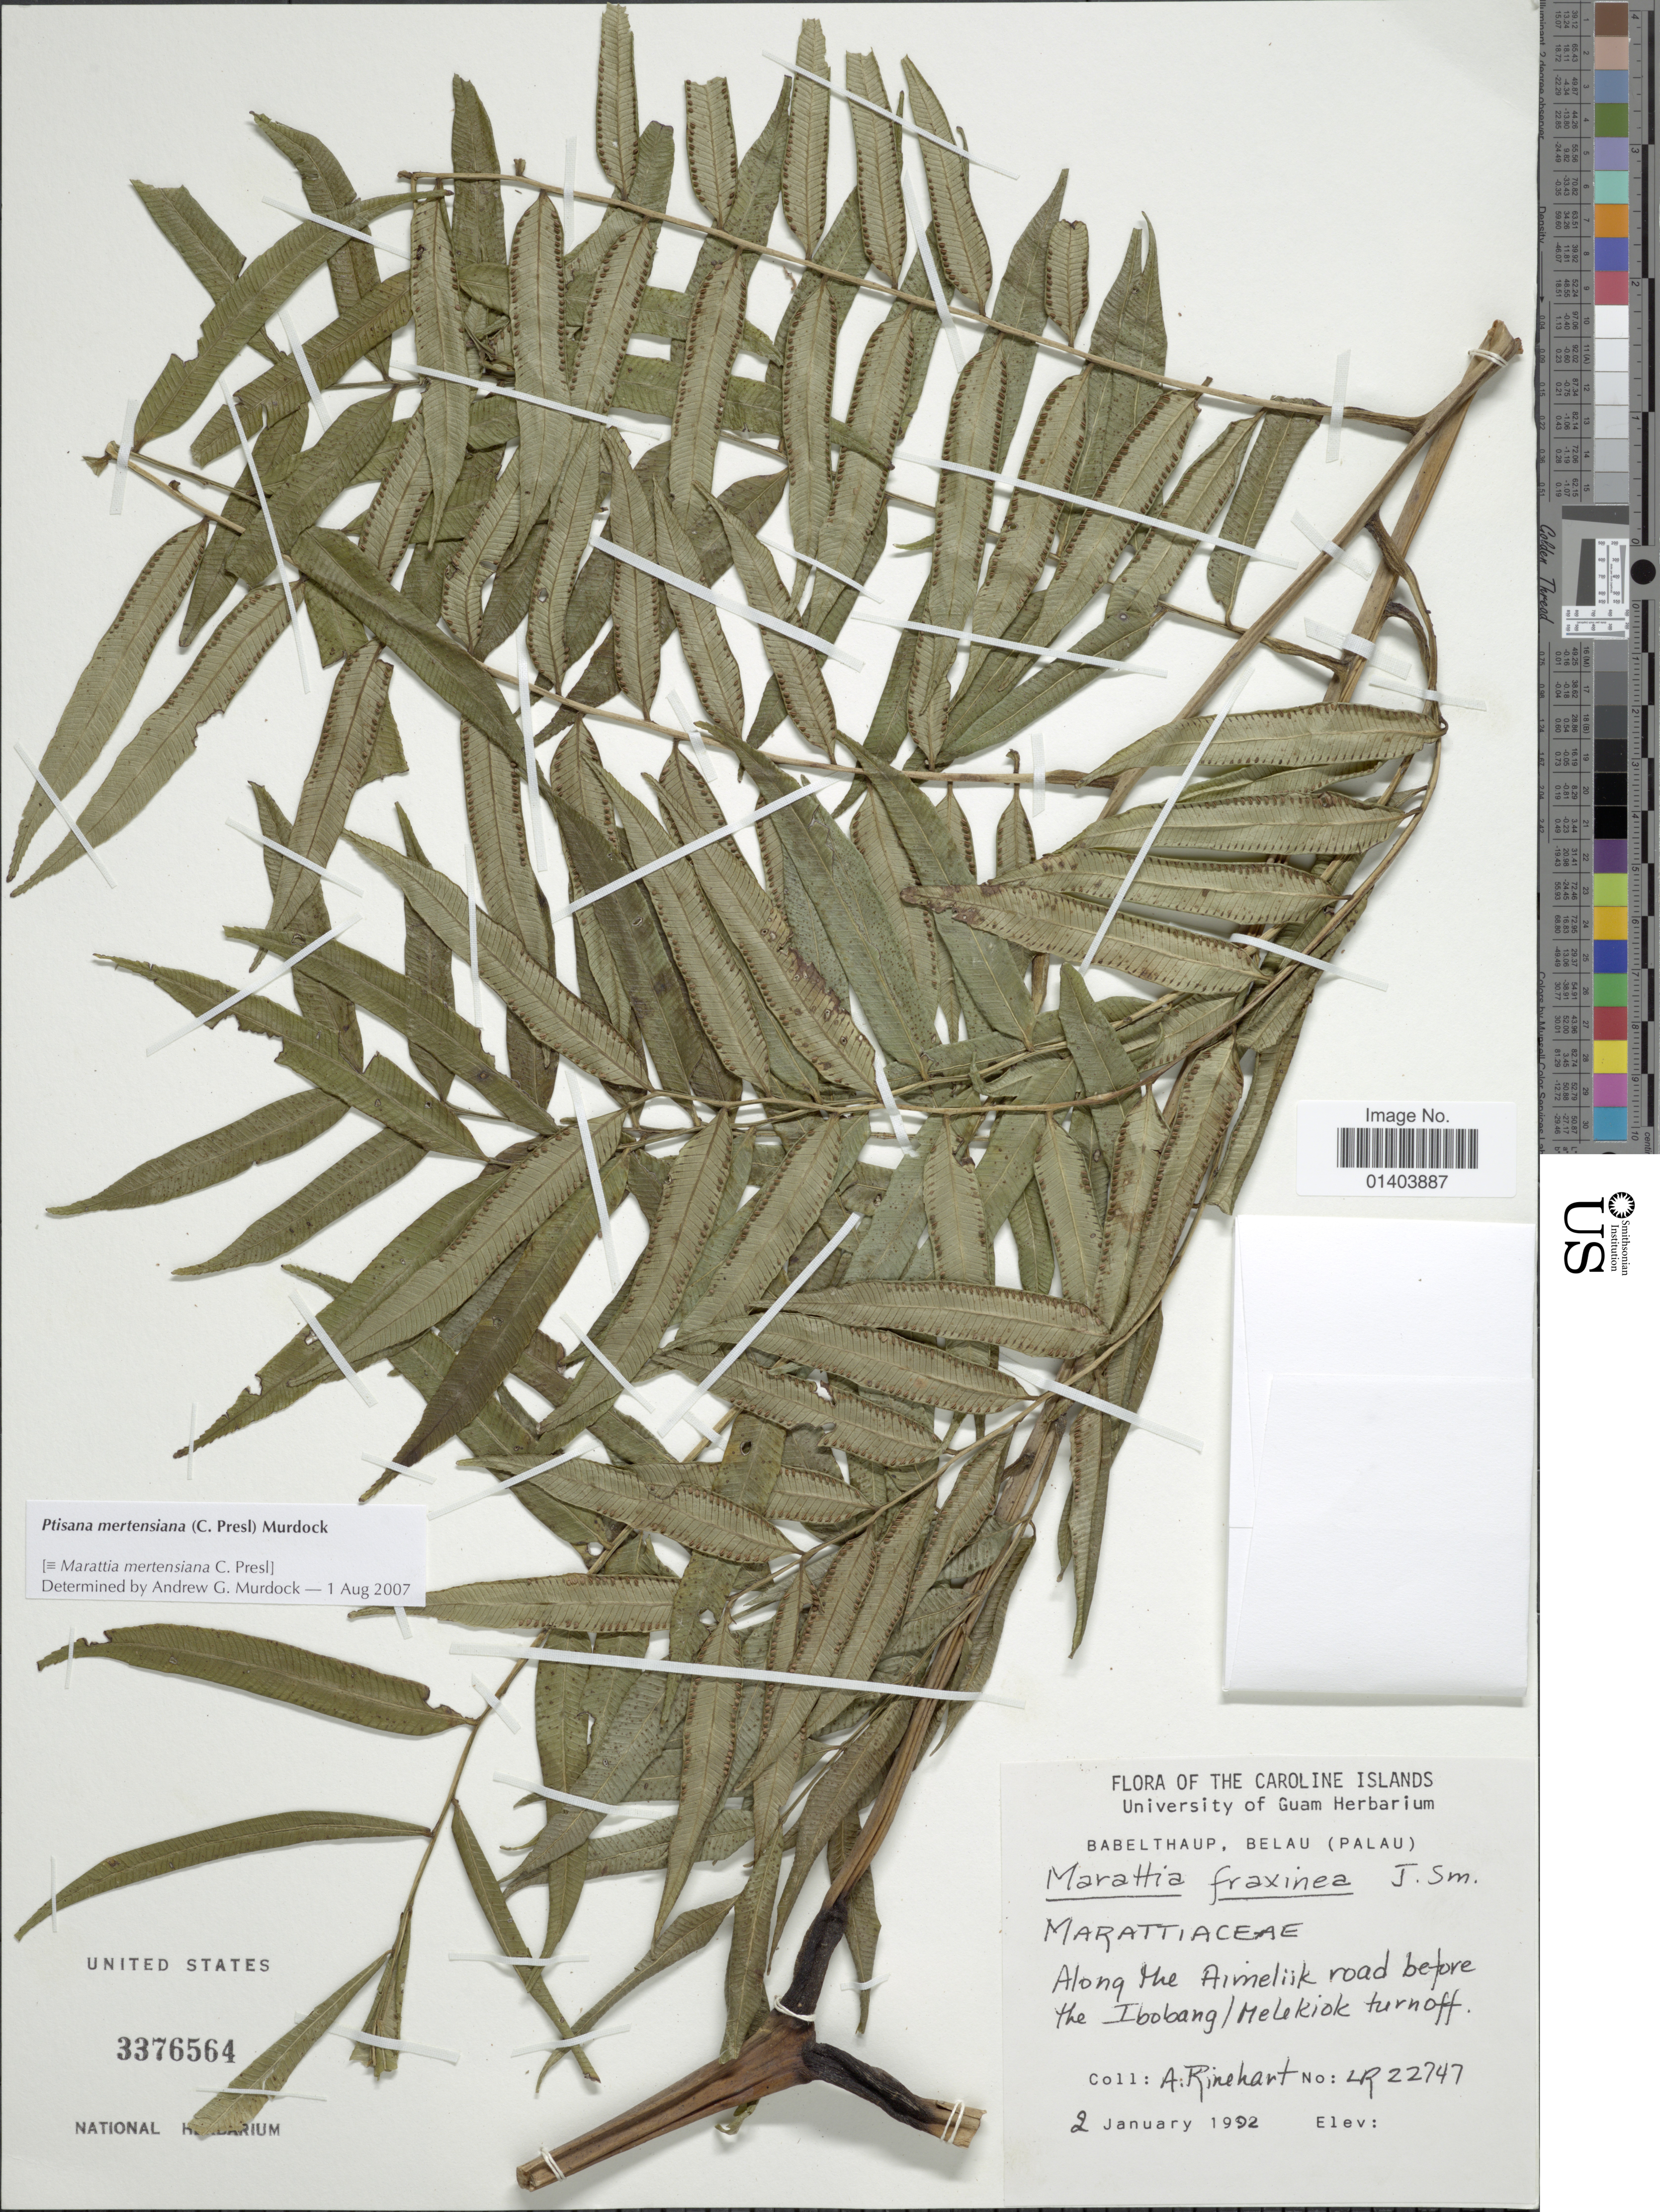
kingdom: Plantae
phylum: Tracheophyta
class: Polypodiopsida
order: Marattiales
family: Marattiaceae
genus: Ptisana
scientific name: Ptisana mertensiana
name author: (C. Presl) Murdock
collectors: A. Rinehart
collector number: LR 22747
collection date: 1992-01-02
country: Palau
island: Babeldaob [Babelthuap]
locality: Babelthaup, Belau (Palau), Along the Aimeliik road before the Ibobang/Melekiok turnoff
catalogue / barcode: US 3376564